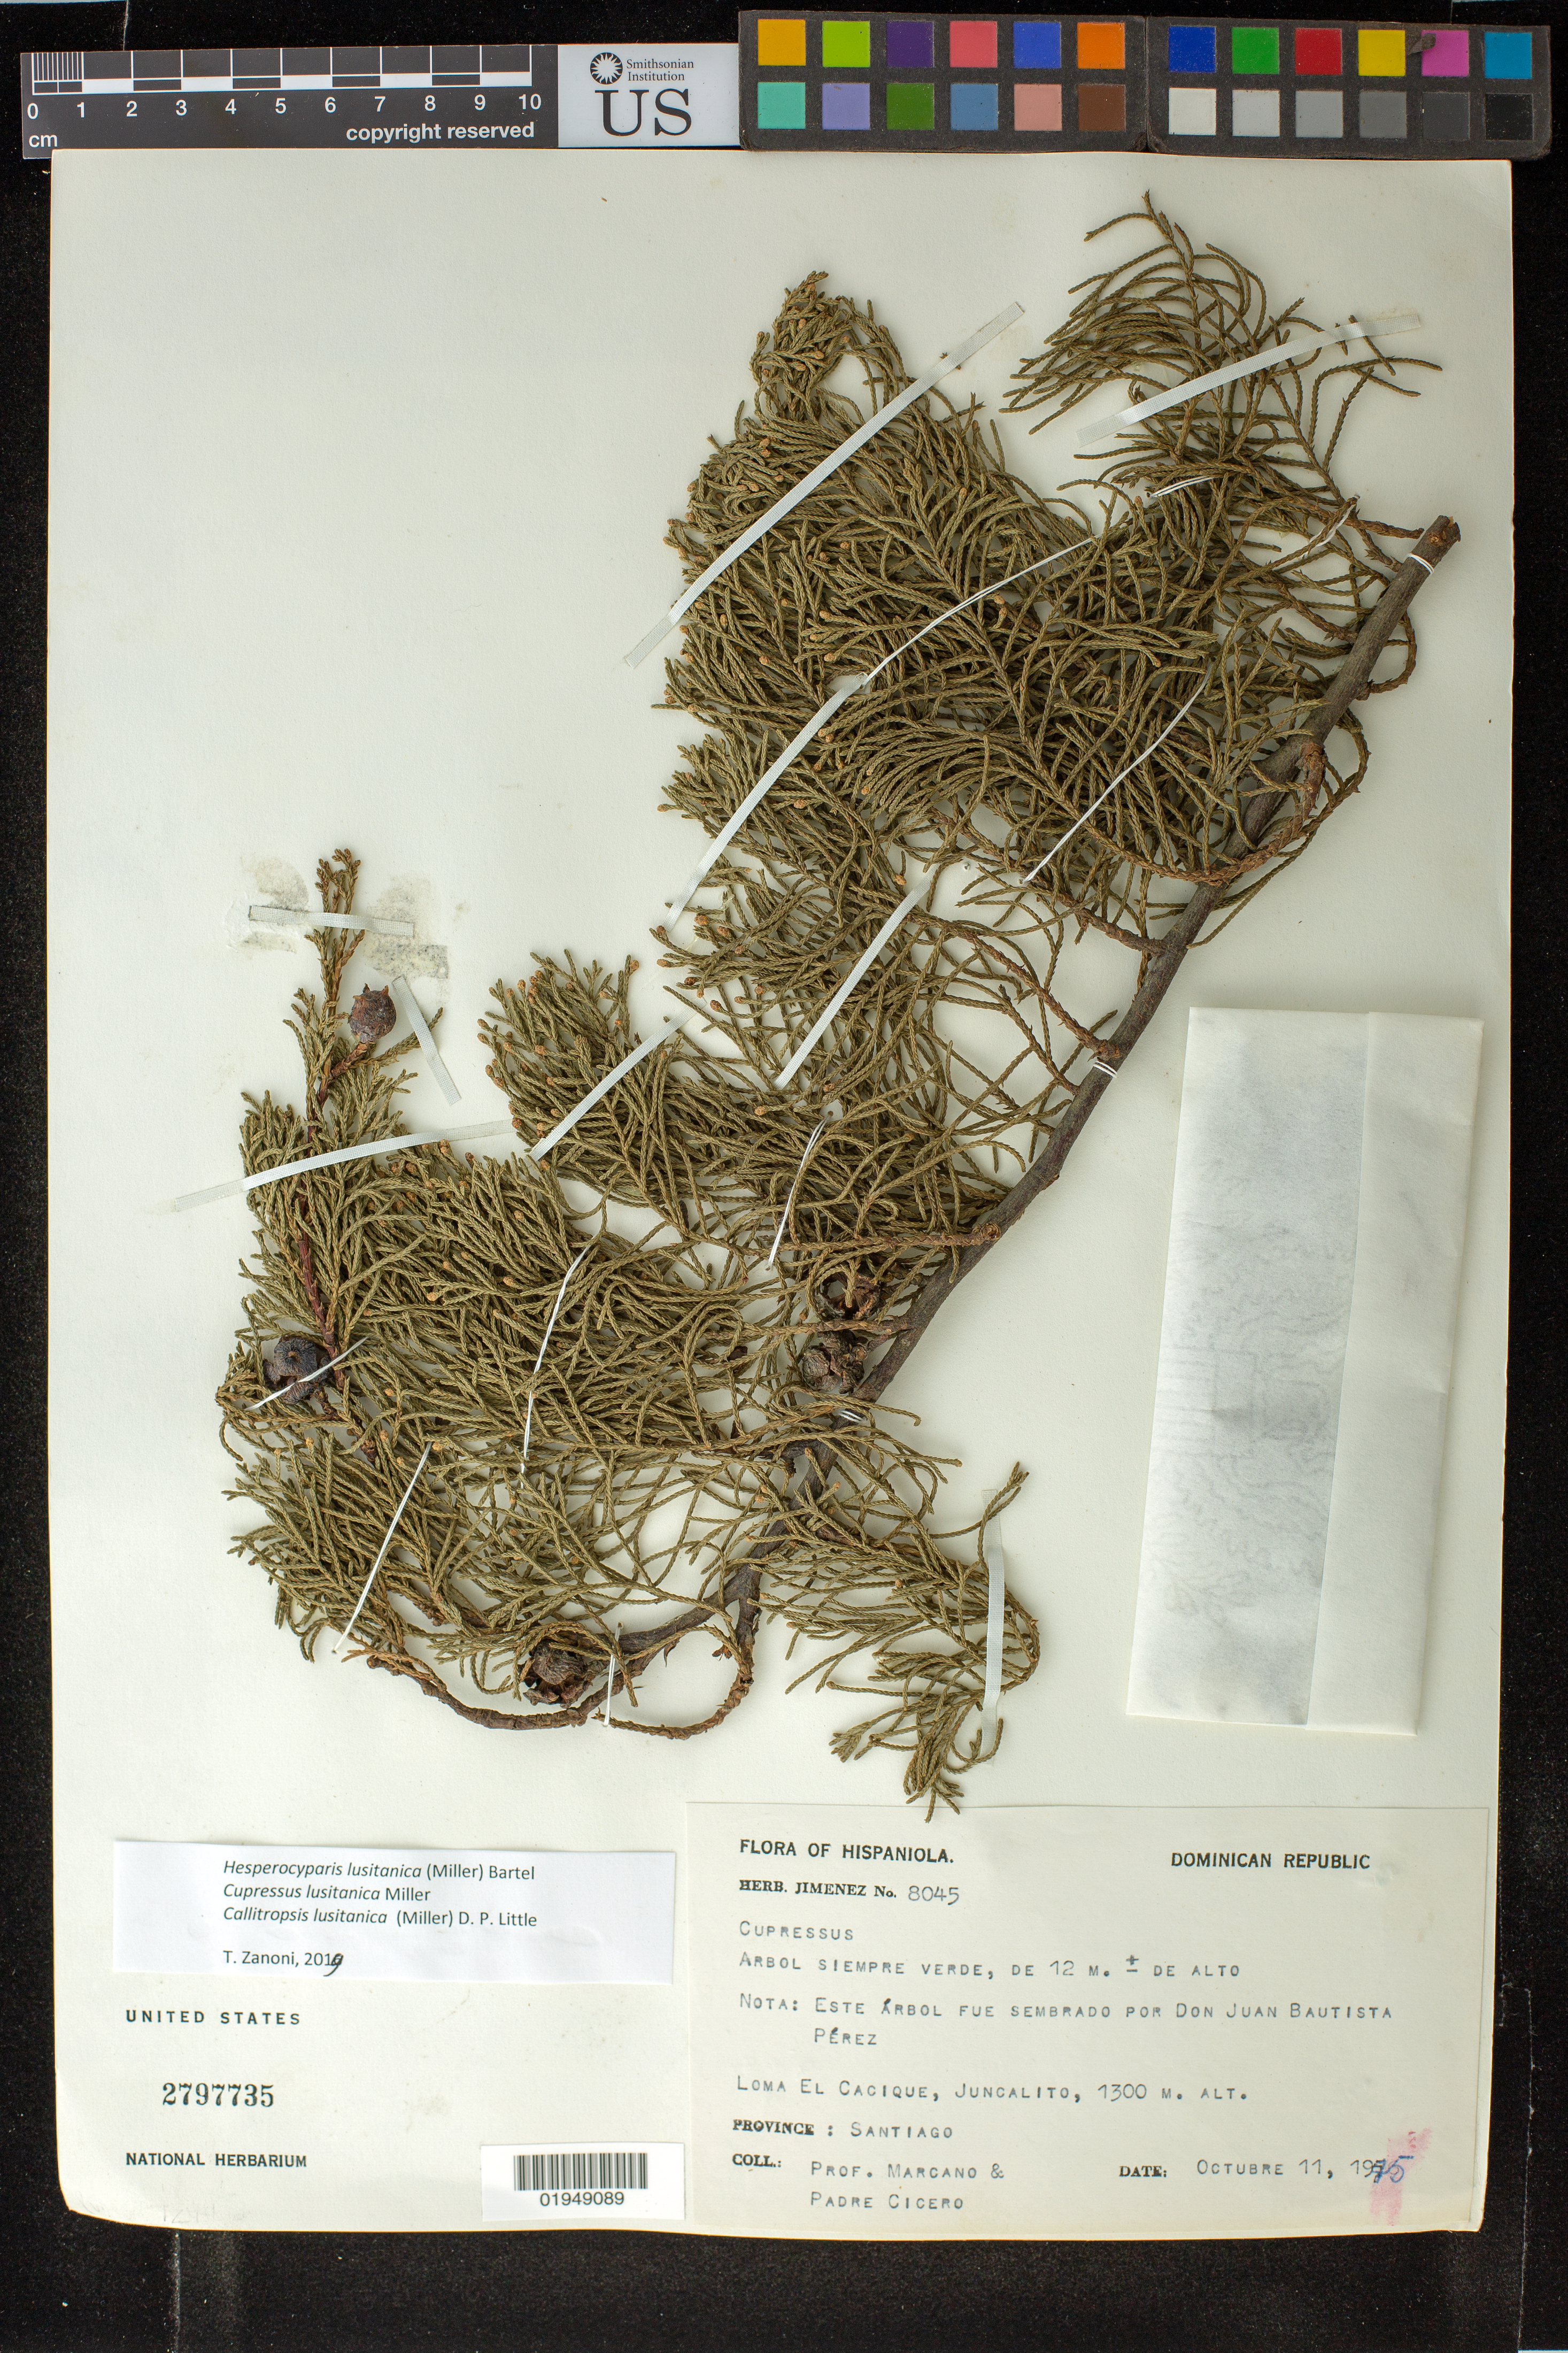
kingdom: Plantae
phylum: Tracheophyta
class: Pinopsida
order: Pinales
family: Cupressaceae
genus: Hesperocyparis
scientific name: Hesperocyparis lusitanica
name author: (Miller) Bartel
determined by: Zanoni, T. A., (NY), New York Botanical Garden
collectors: E. J. Marcano F. & B. Cicero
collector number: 8045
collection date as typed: Octubre 11, 1975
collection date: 1975-10-11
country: Dominican Republic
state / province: Santiago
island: Hispaniola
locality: Loma El Cacique, Juncalito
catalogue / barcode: US 2797735